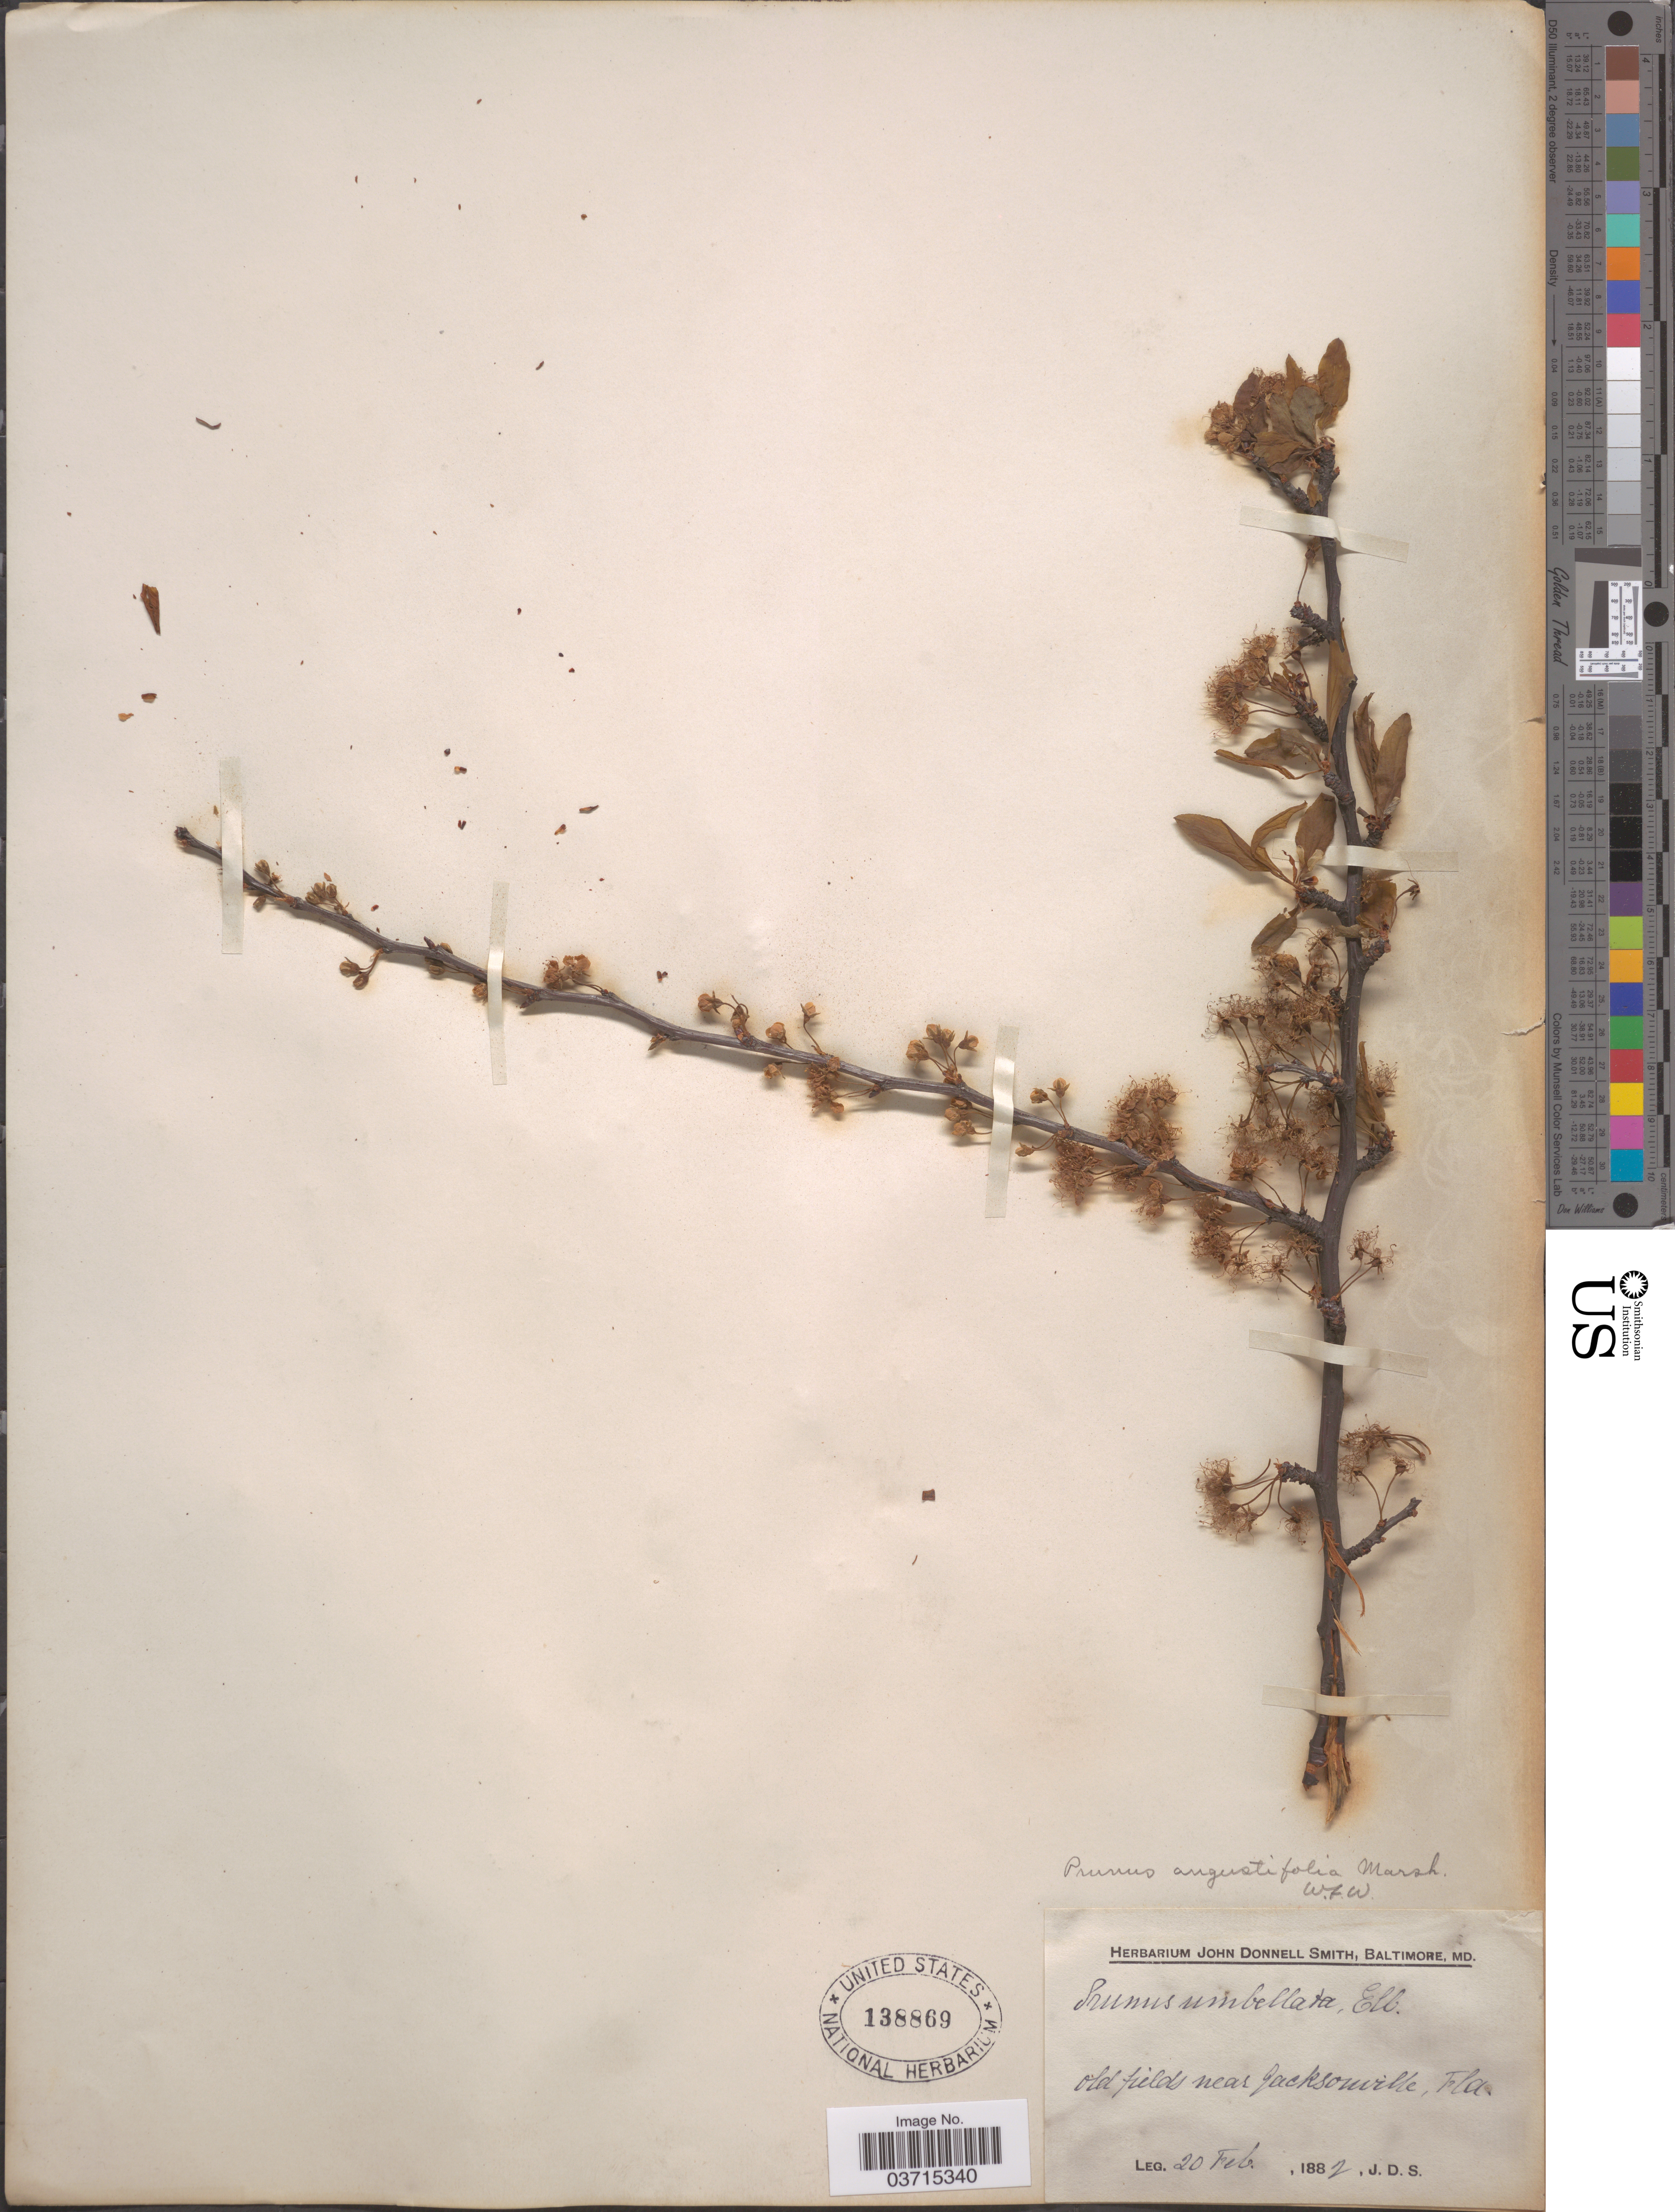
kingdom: Plantae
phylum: Tracheophyta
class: Magnoliopsida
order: Rosales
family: Rosaceae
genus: Prunus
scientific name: Prunus angustifolia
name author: Marshall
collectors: J. Donnell Smith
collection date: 1882-02-20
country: United States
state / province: Florida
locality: Old fields near Jacksonville.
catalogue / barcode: US 138869